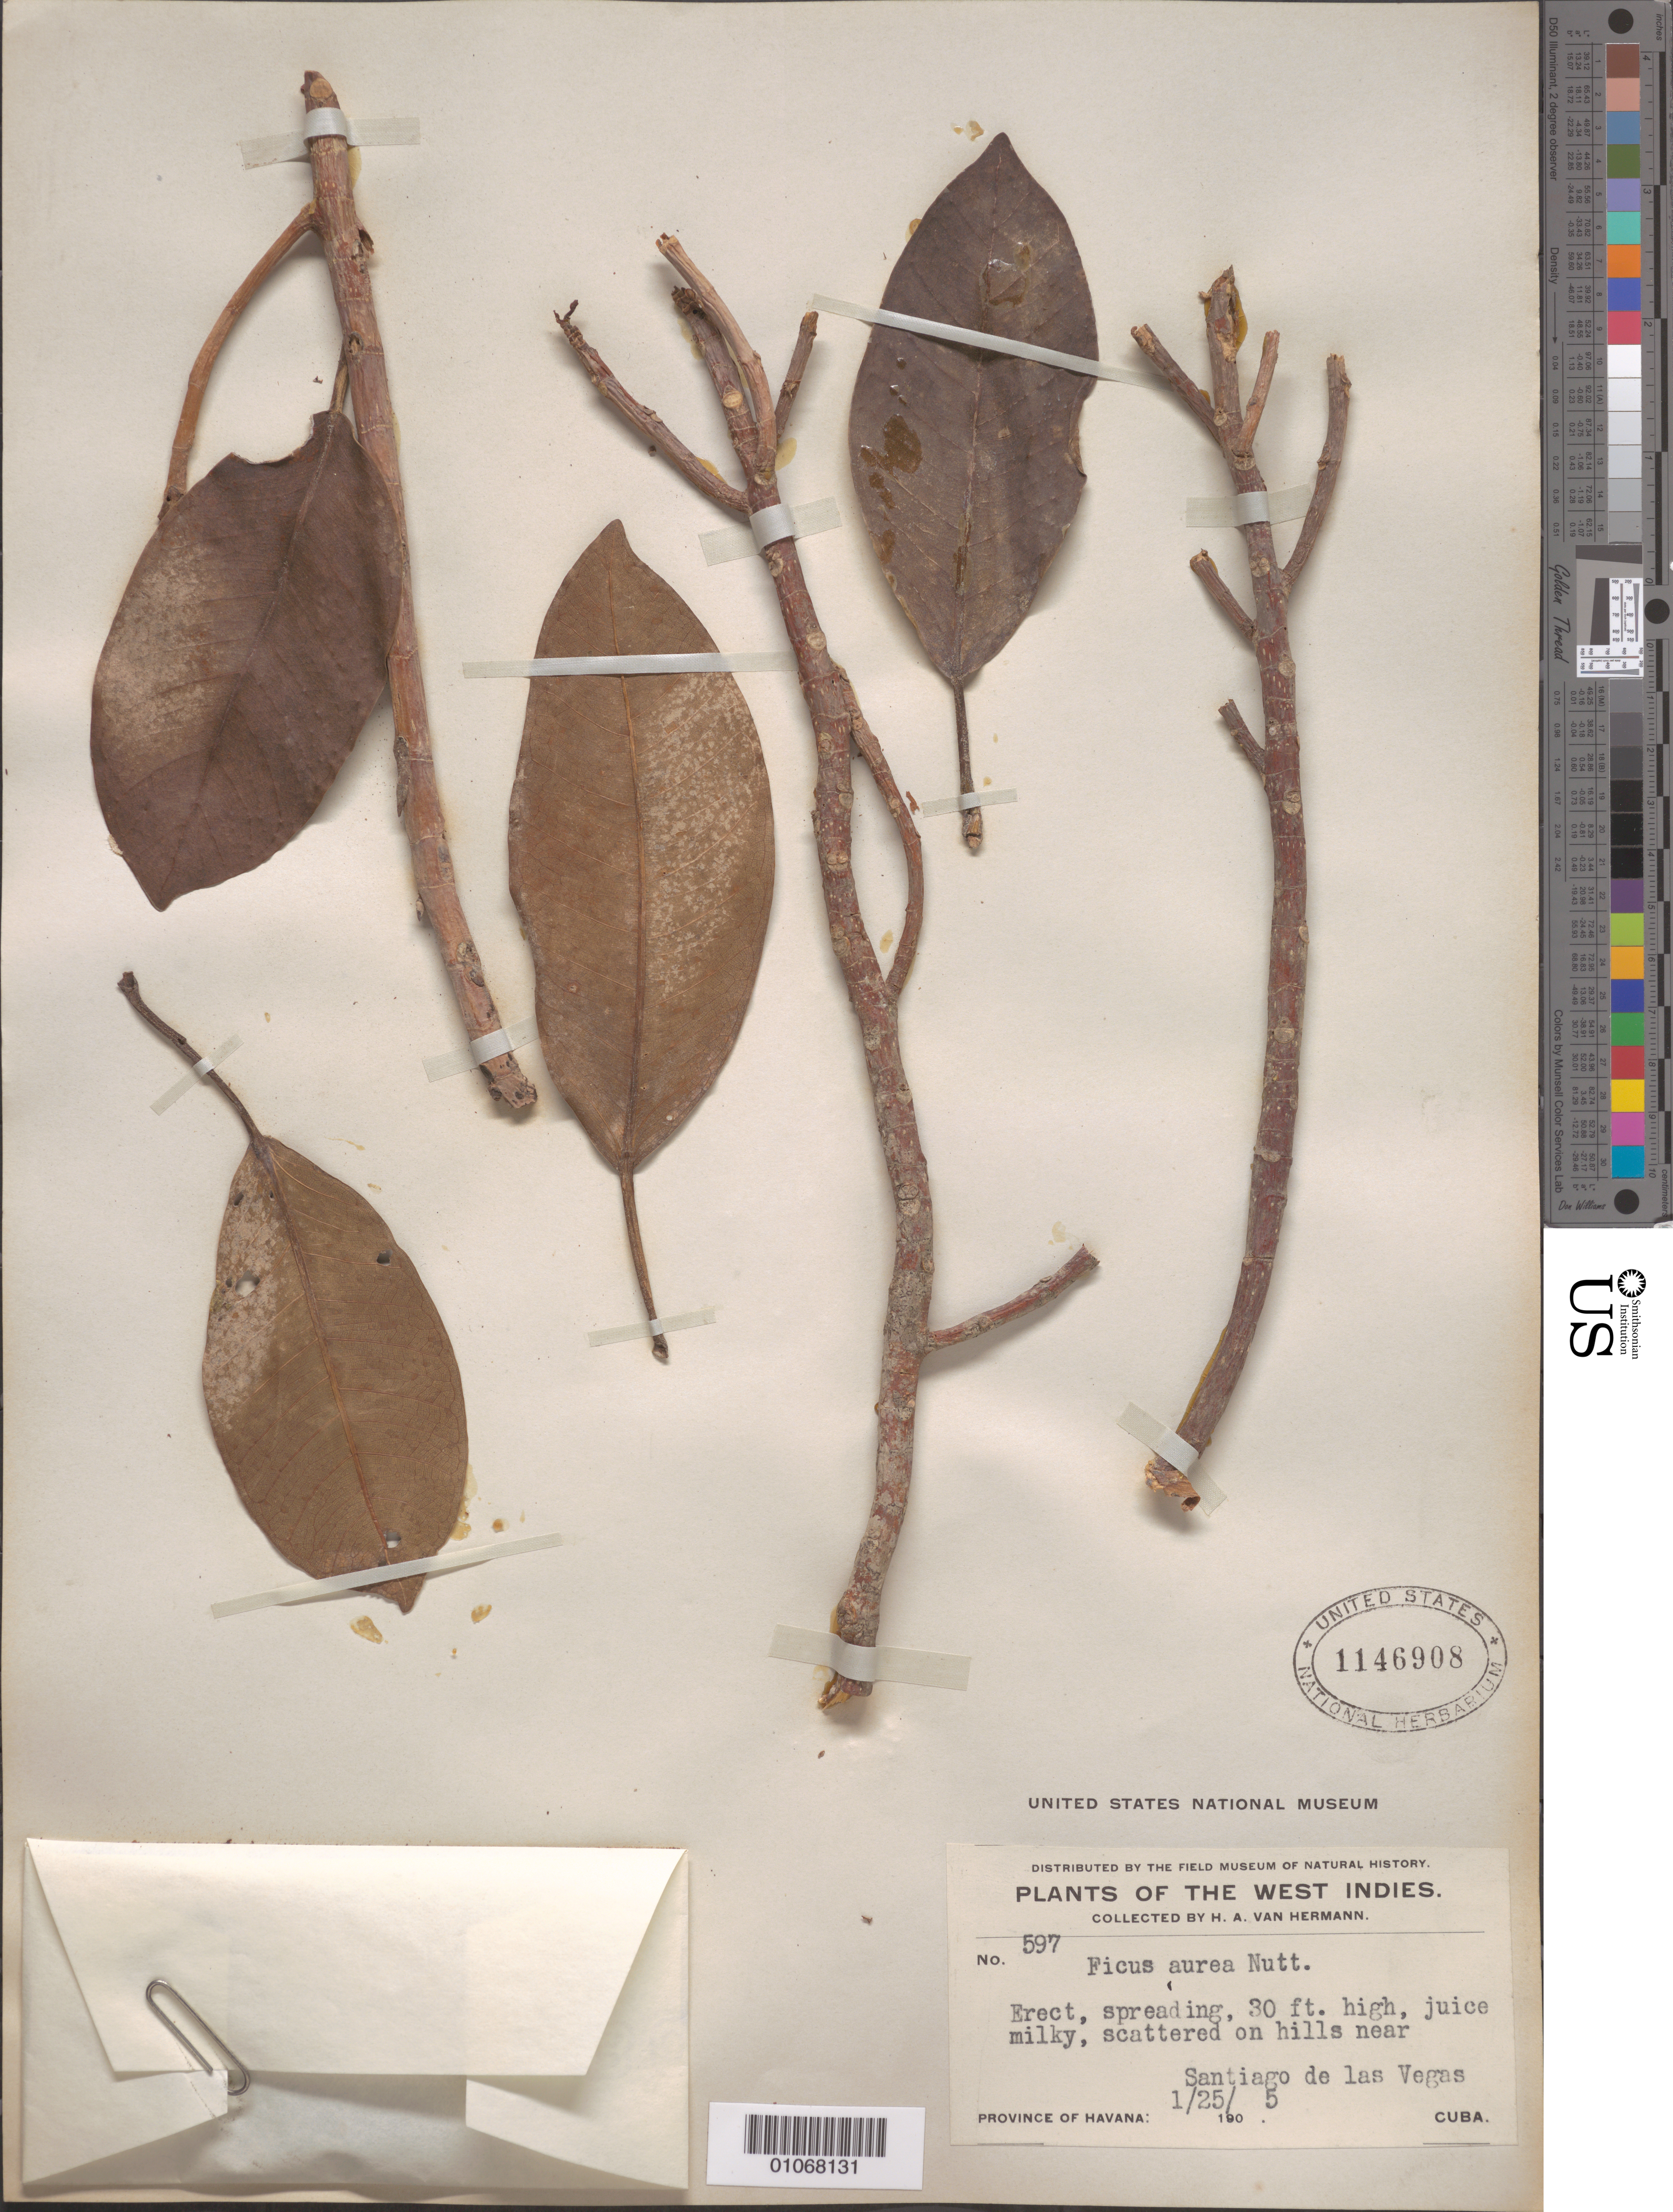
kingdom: Plantae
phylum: Tracheophyta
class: Magnoliopsida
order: Rosales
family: Moraceae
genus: Ficus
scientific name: Ficus aurea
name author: Nutt.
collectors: H. A. Van Hermann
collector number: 597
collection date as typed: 25 Jan 1905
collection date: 1905-01-25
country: Cuba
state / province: La Habana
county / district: Municipio Boyeros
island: Cuba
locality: Santiago Las Vegas (near)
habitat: Scattered on hills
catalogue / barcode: US 1146908